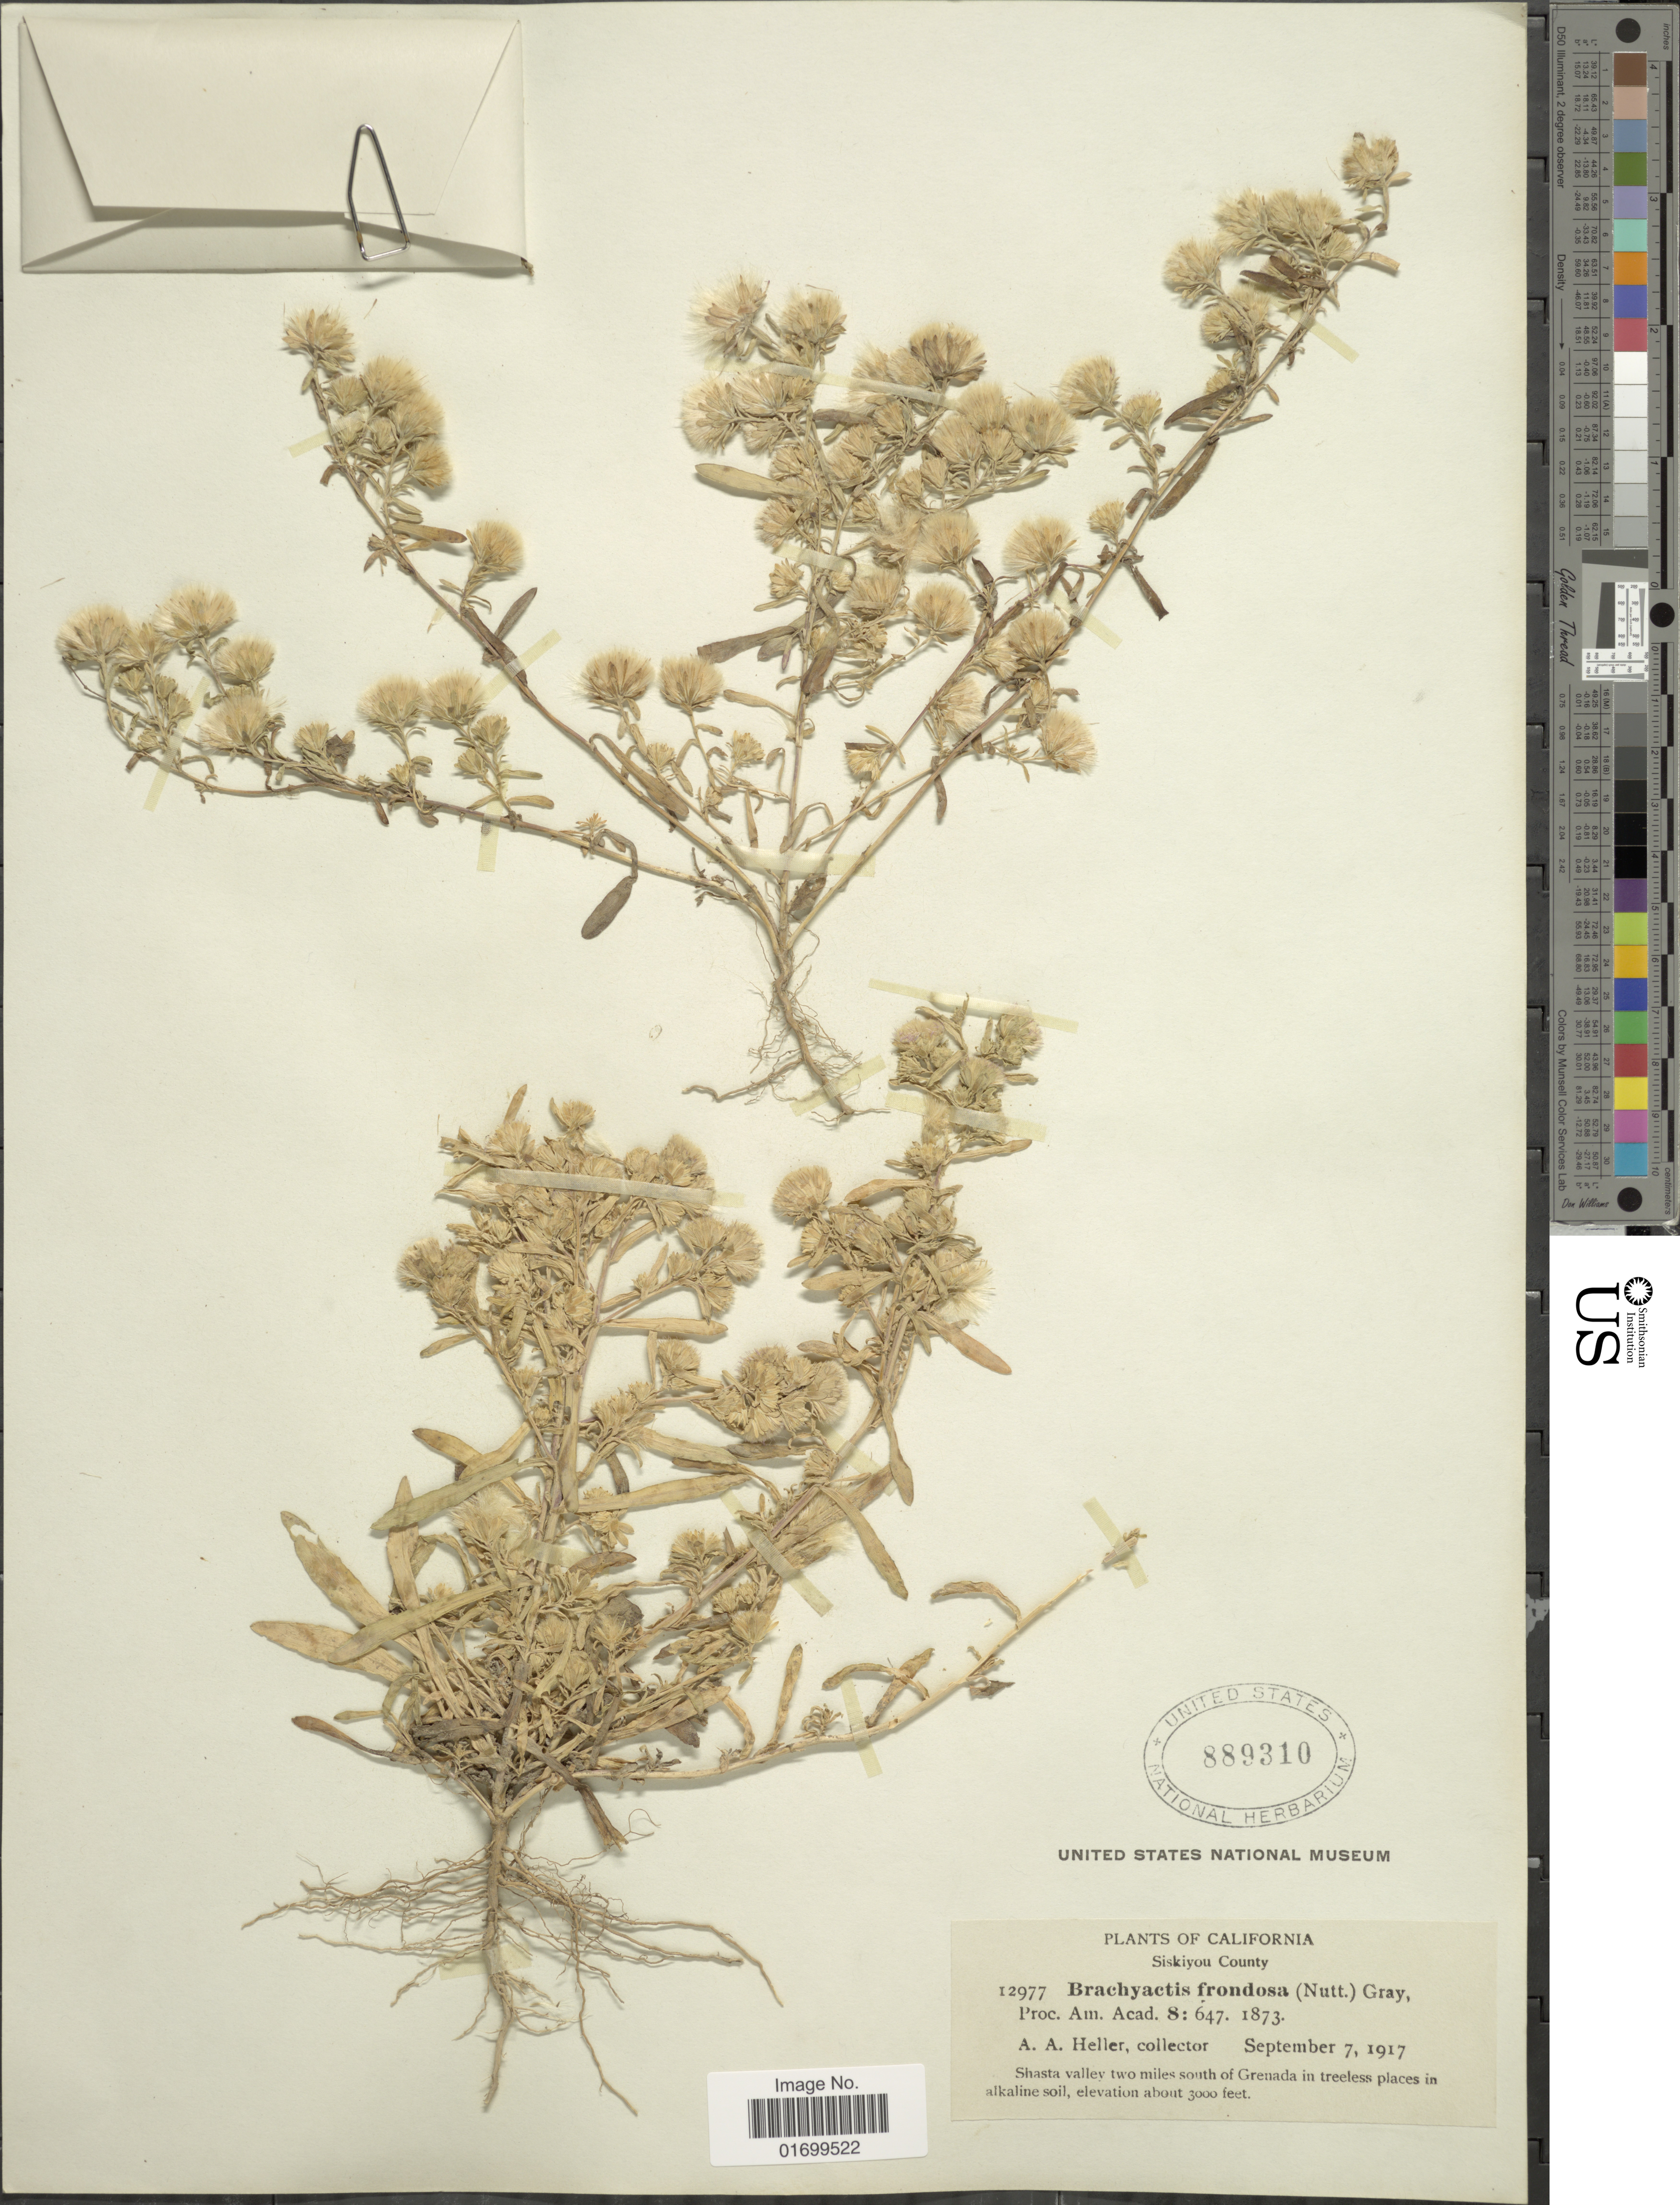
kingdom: Plantae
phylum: Tracheophyta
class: Magnoliopsida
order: Asterales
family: Asteraceae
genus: Symphyotrichum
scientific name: Symphyotrichum frondosum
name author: (Nutt.) G.L. Nesom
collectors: A. A. Heller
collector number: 12977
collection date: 1917-09-07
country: United States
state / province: California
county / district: Siskiyou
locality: Siskiyou County, Shasta valley two miles south of Grenada in treeless places in alkaline soil.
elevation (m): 914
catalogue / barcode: US 889310